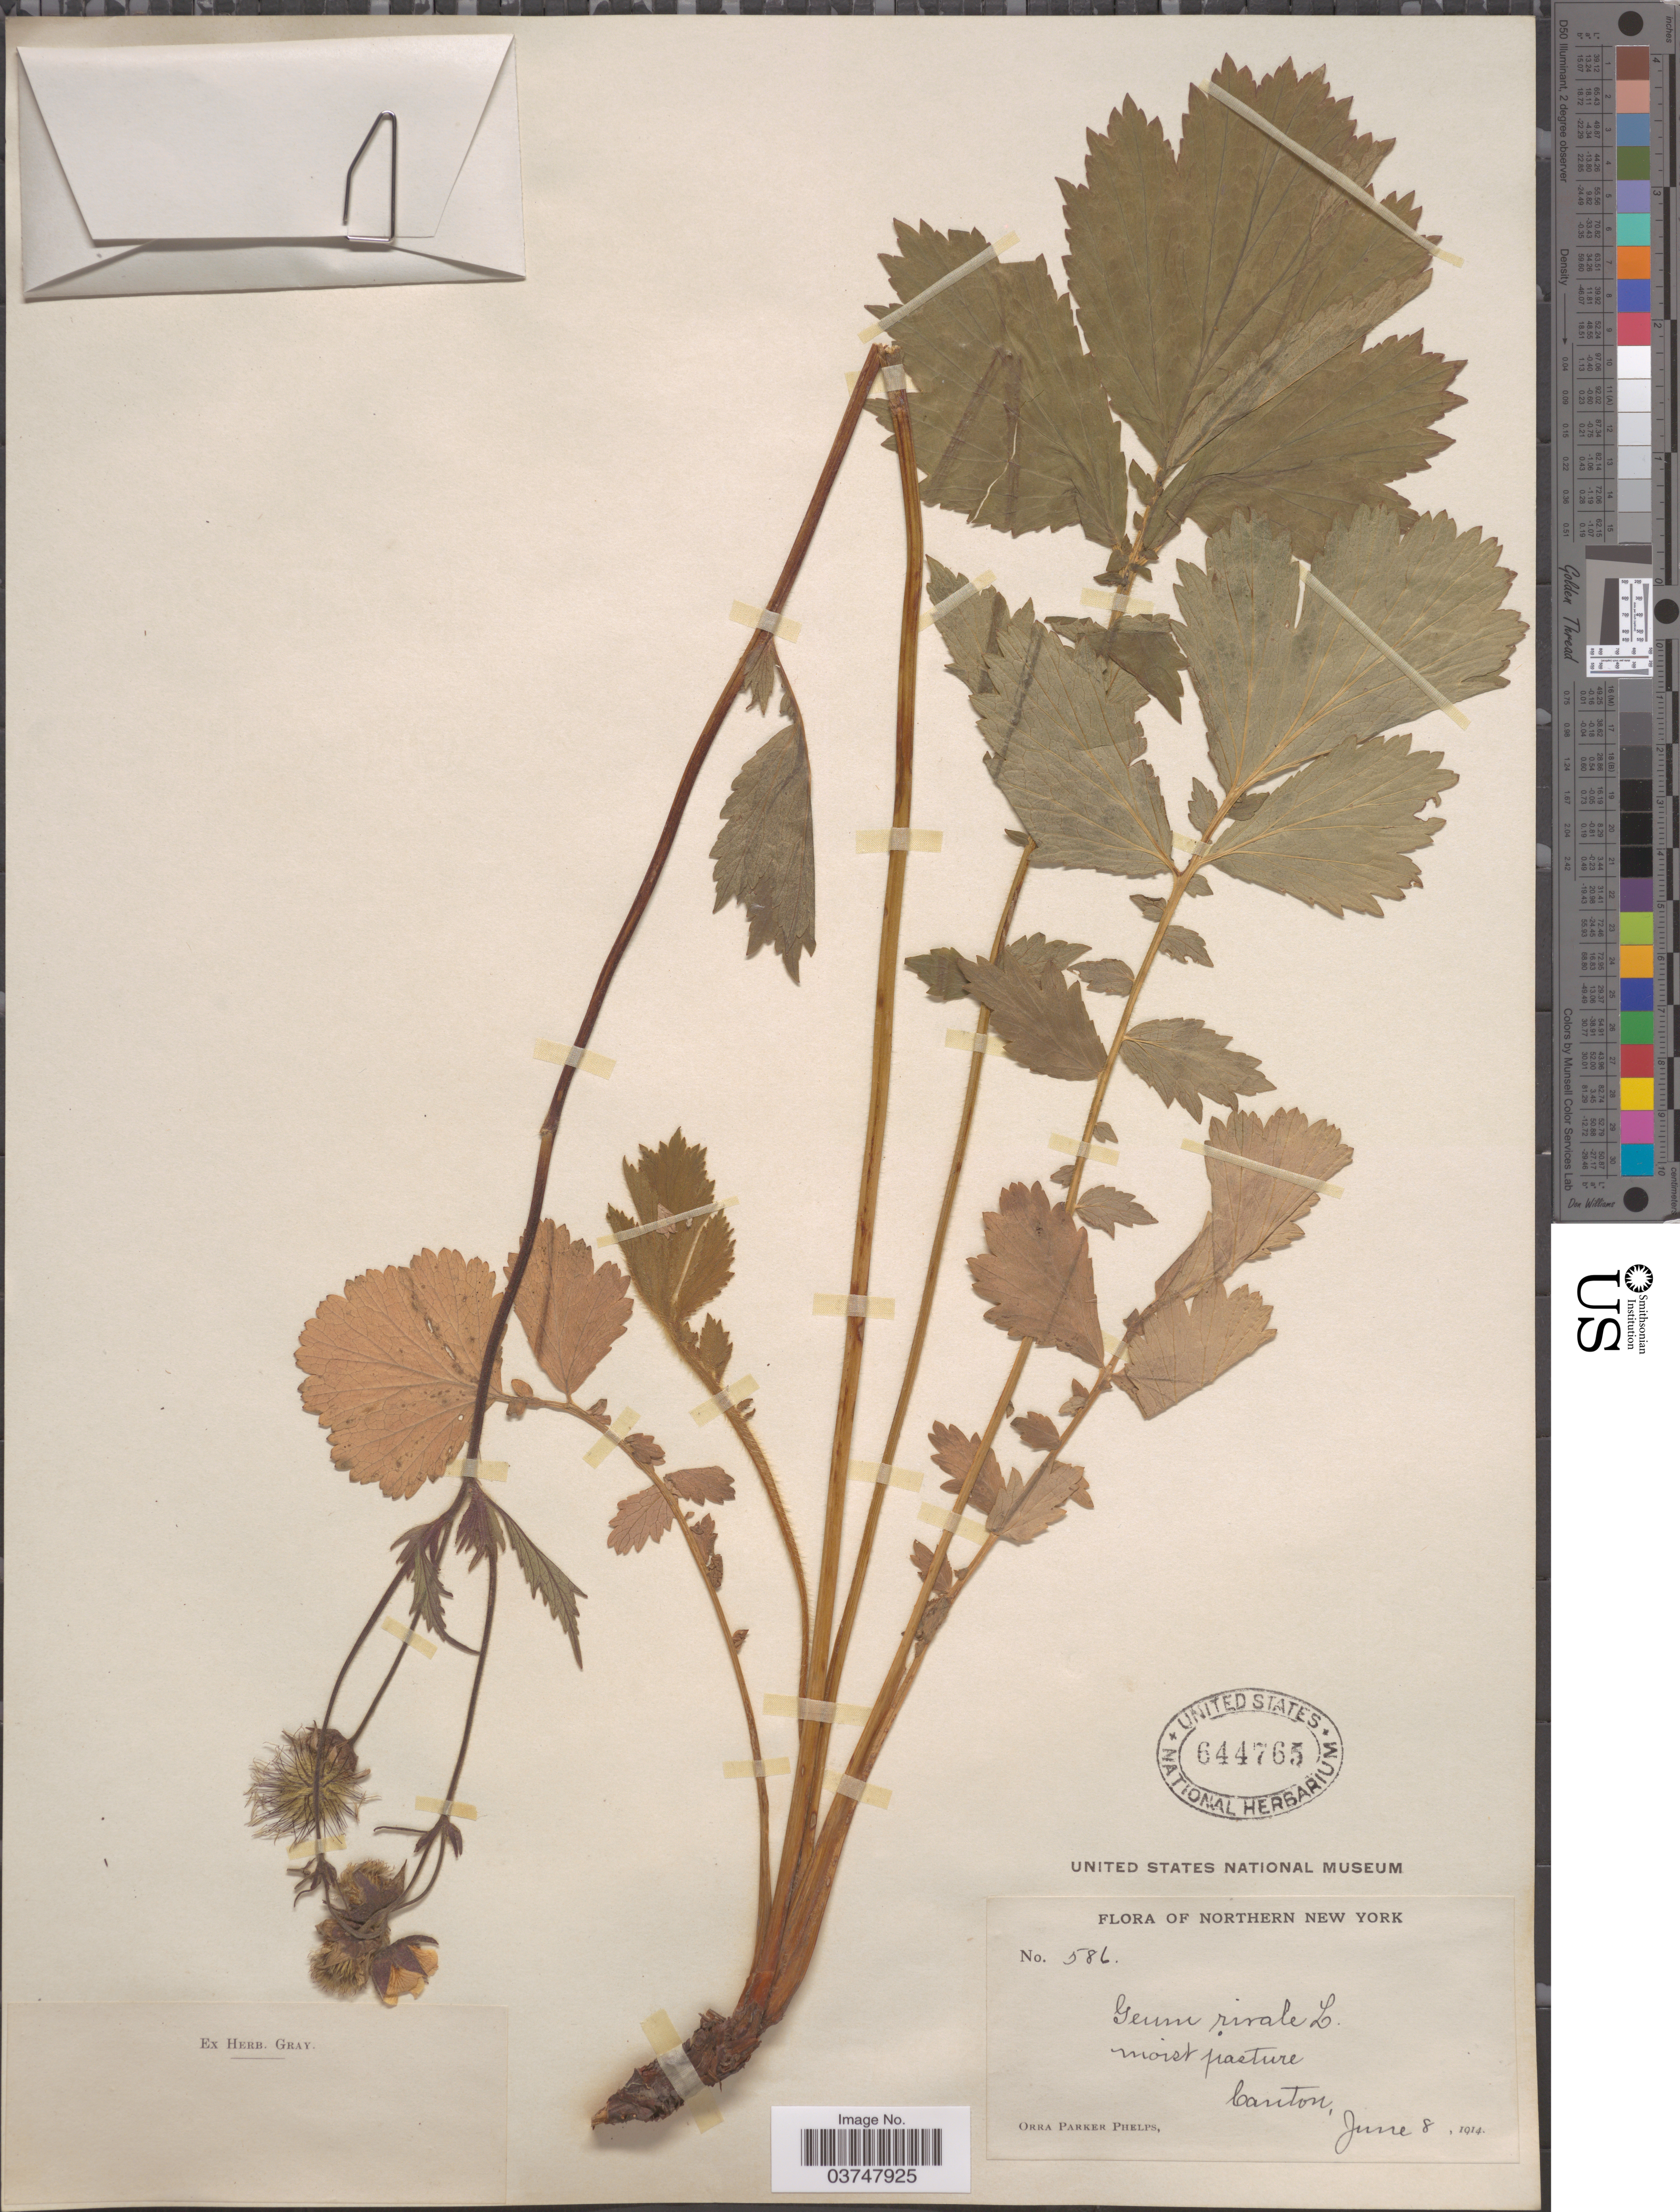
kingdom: Plantae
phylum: Tracheophyta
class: Magnoliopsida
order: Rosales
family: Rosaceae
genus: Geum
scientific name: Geum rivale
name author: L.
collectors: O. P. Phelps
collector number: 586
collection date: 1914-06-08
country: United States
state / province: New York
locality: Northern New York. Canton.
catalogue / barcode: US 644765